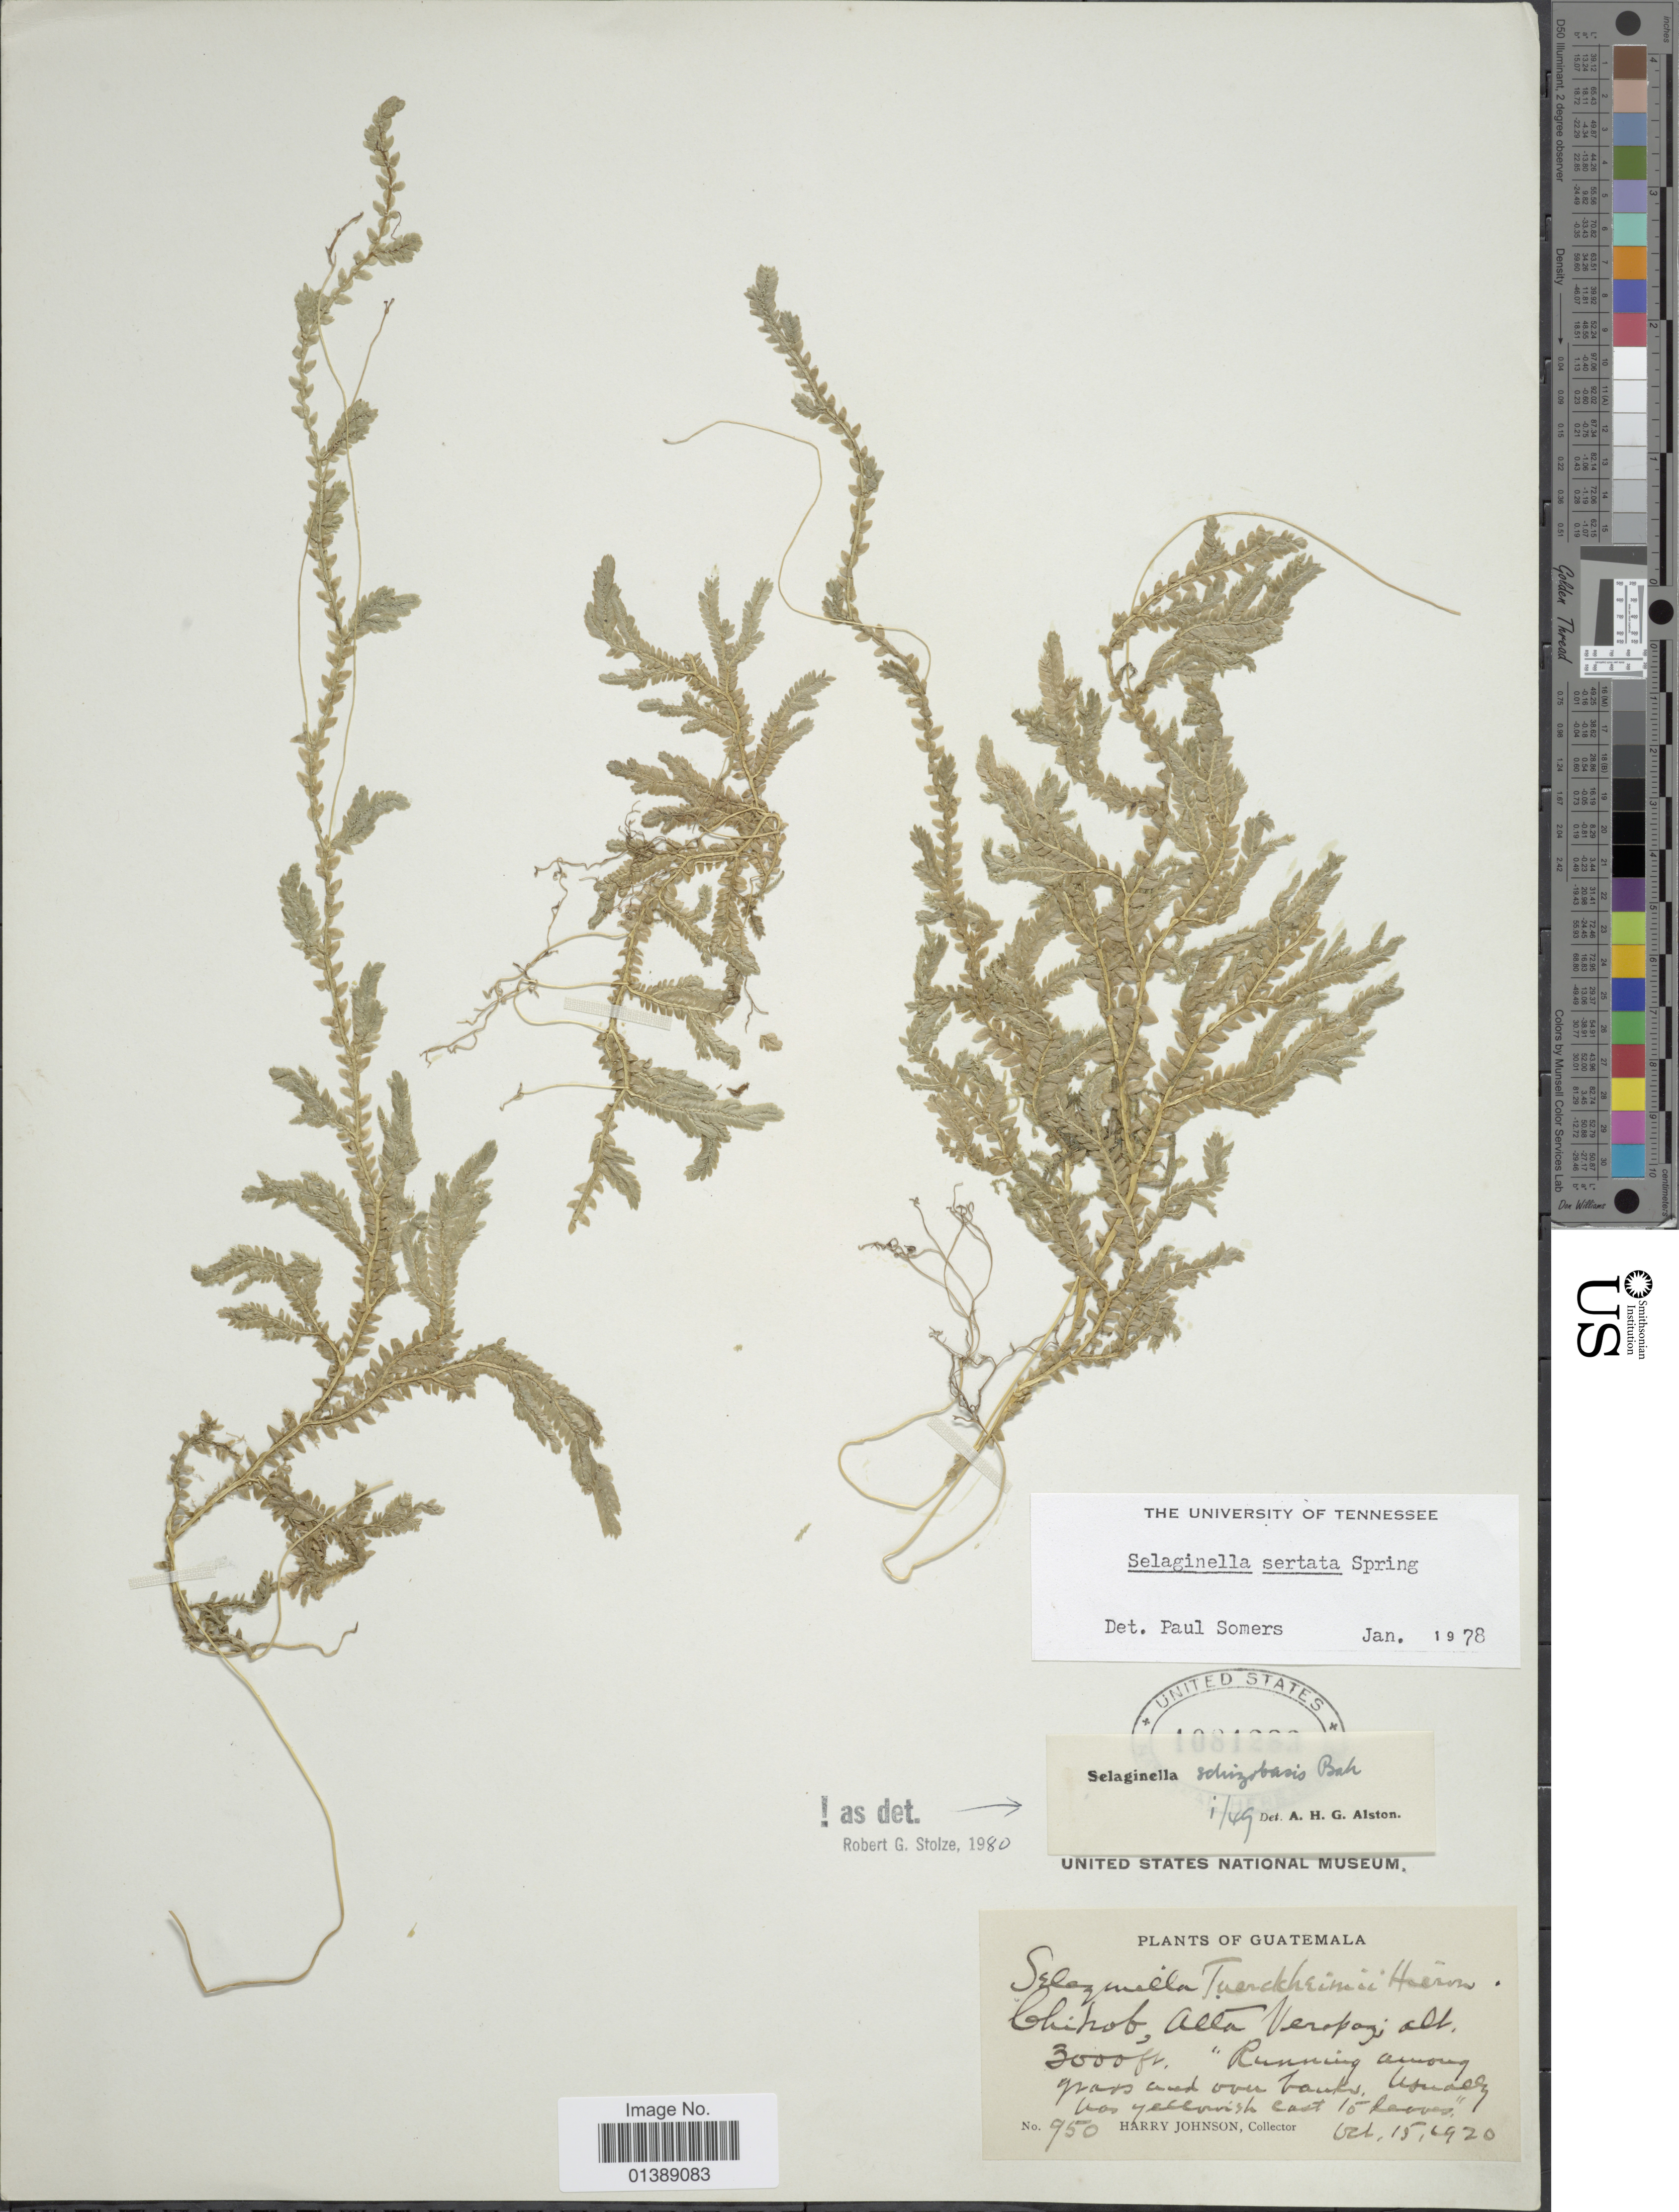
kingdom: Plantae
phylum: Tracheophyta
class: Lycopodiopsida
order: Selaginellales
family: Selaginellaceae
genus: Selaginella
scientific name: Selaginella schizobasis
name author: Baker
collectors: H. Johnson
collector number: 950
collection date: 1920-10-15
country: Guatemala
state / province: Alta Verapaz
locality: Chijob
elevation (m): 914